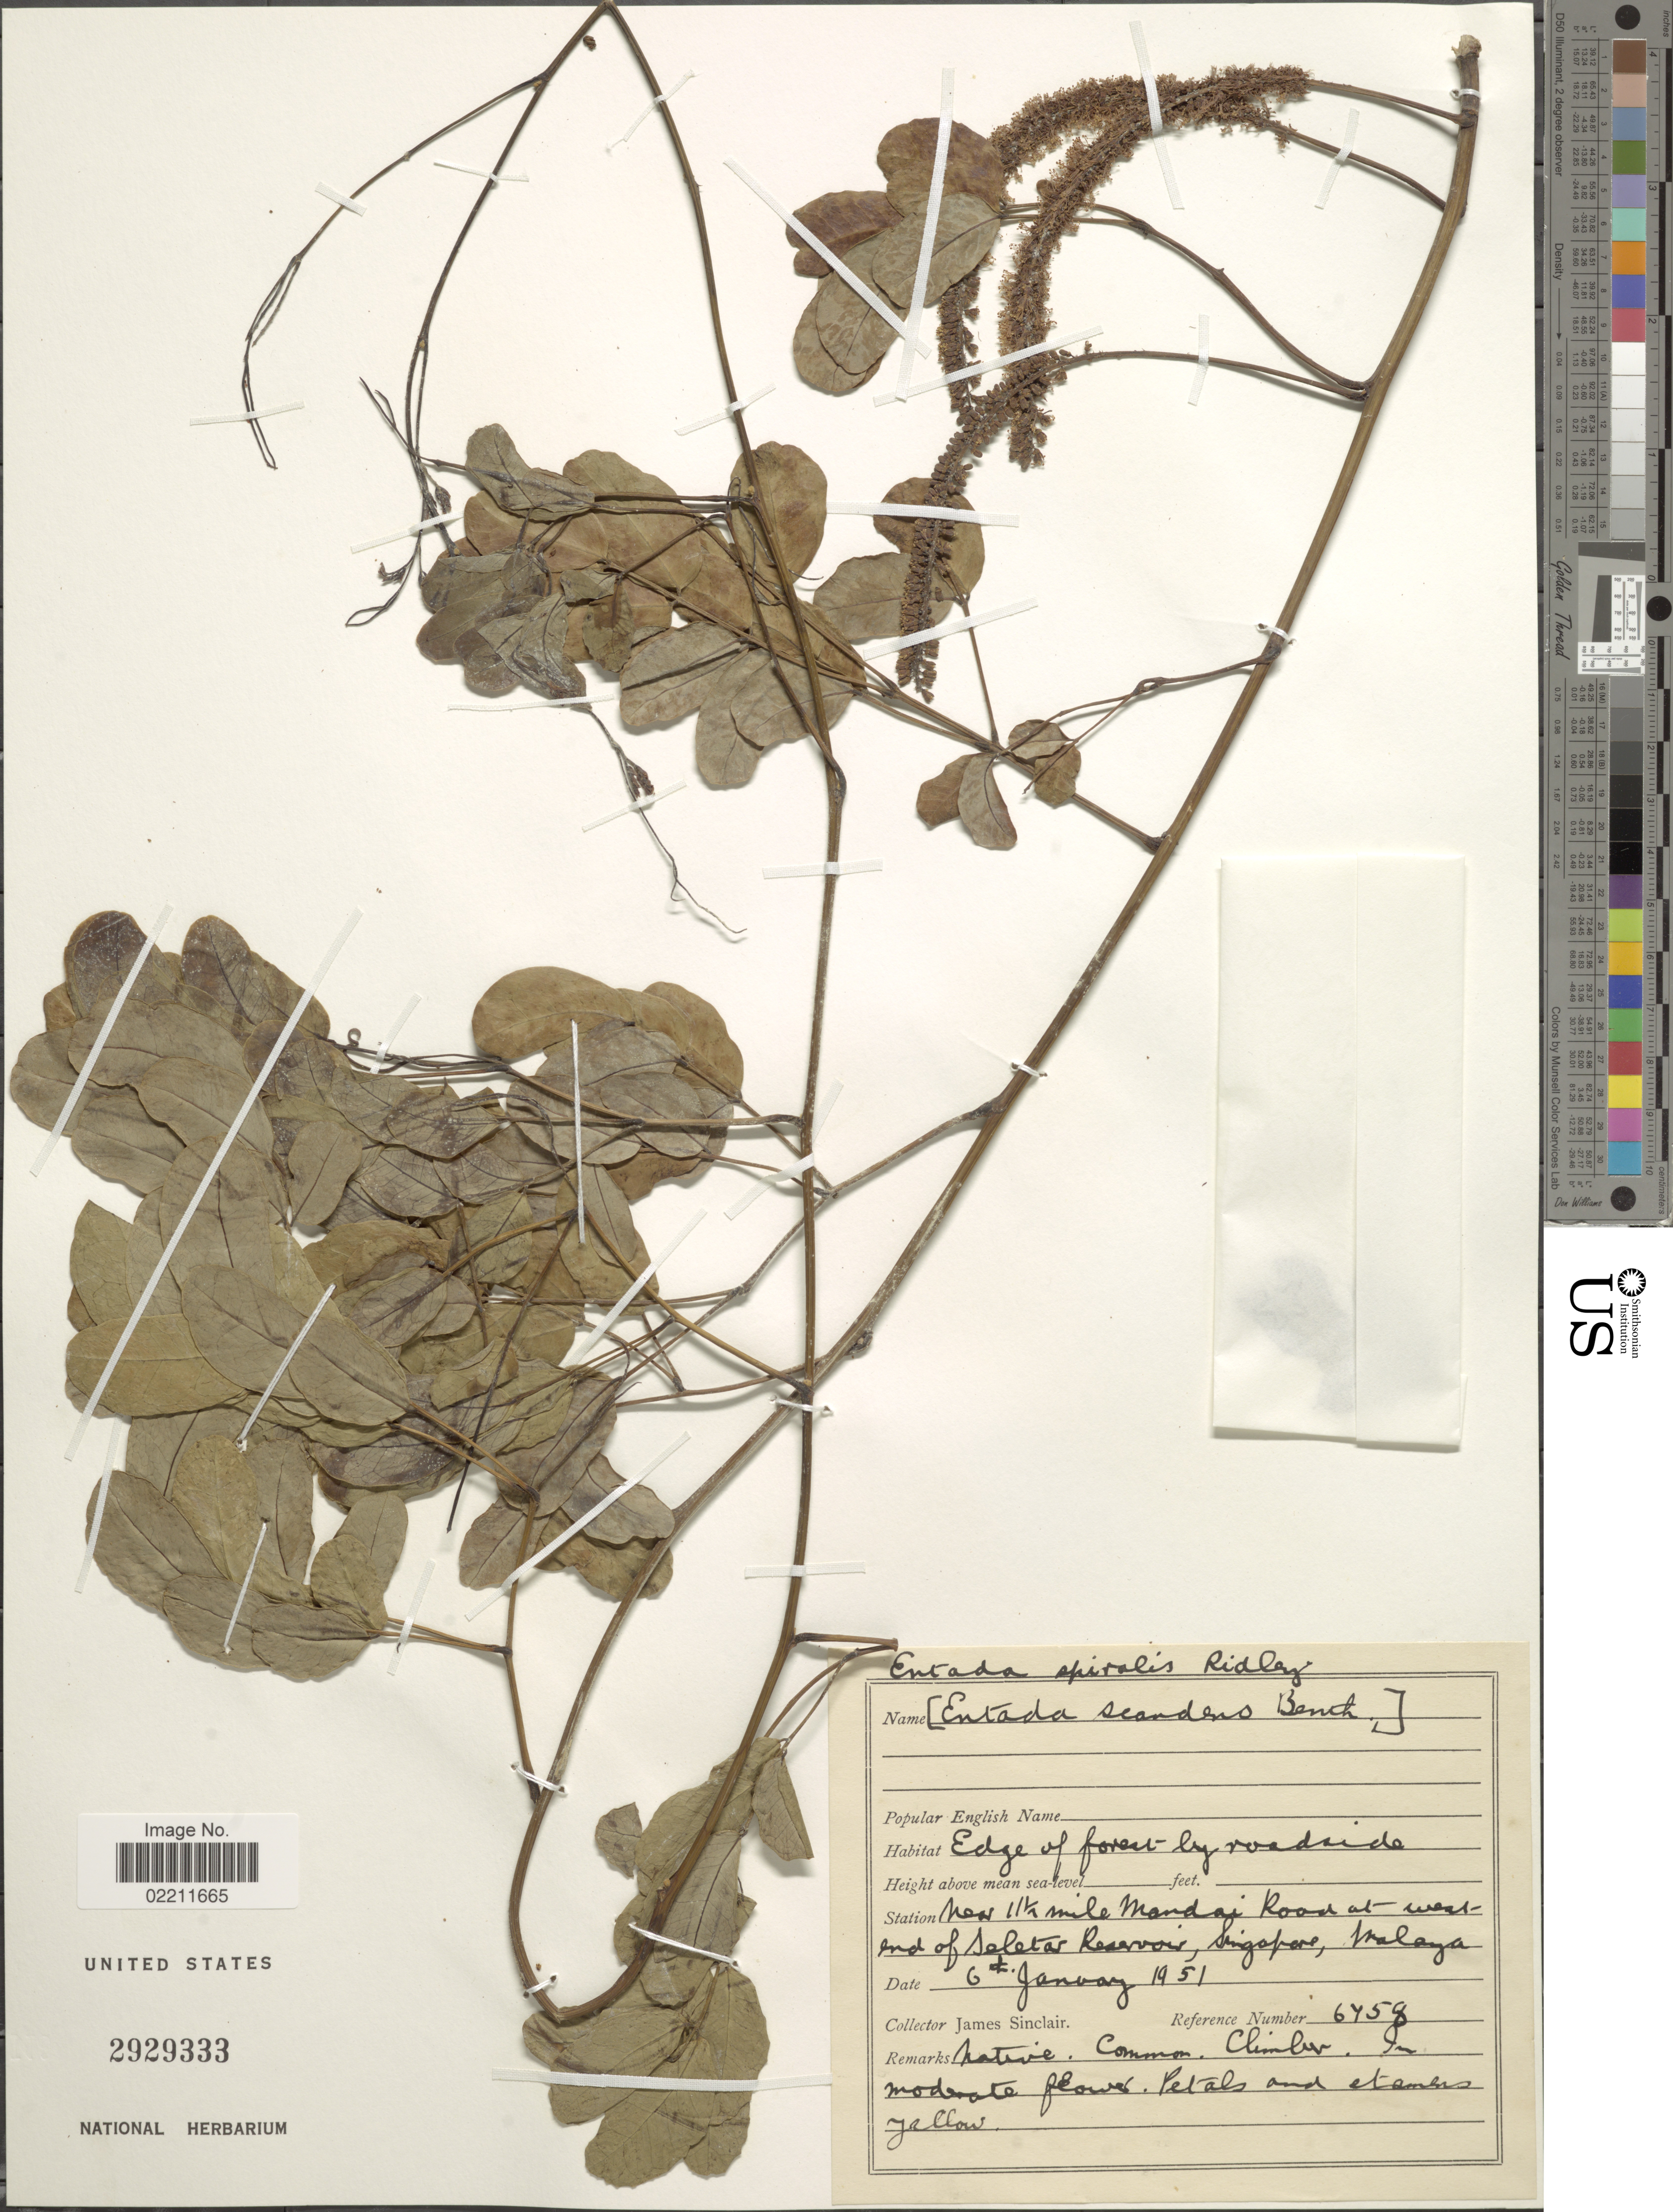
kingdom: Plantae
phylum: Tracheophyta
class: Magnoliopsida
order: Fabales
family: Fabaceae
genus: Entada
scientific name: Entada spiralis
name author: Ridl.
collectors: J. Sinclair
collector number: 6758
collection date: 1951-01-06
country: Singapore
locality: Near 1½ miles Mandai Road at west end of Seletar Reservoir, Singapore, Malaya.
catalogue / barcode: US 2929333